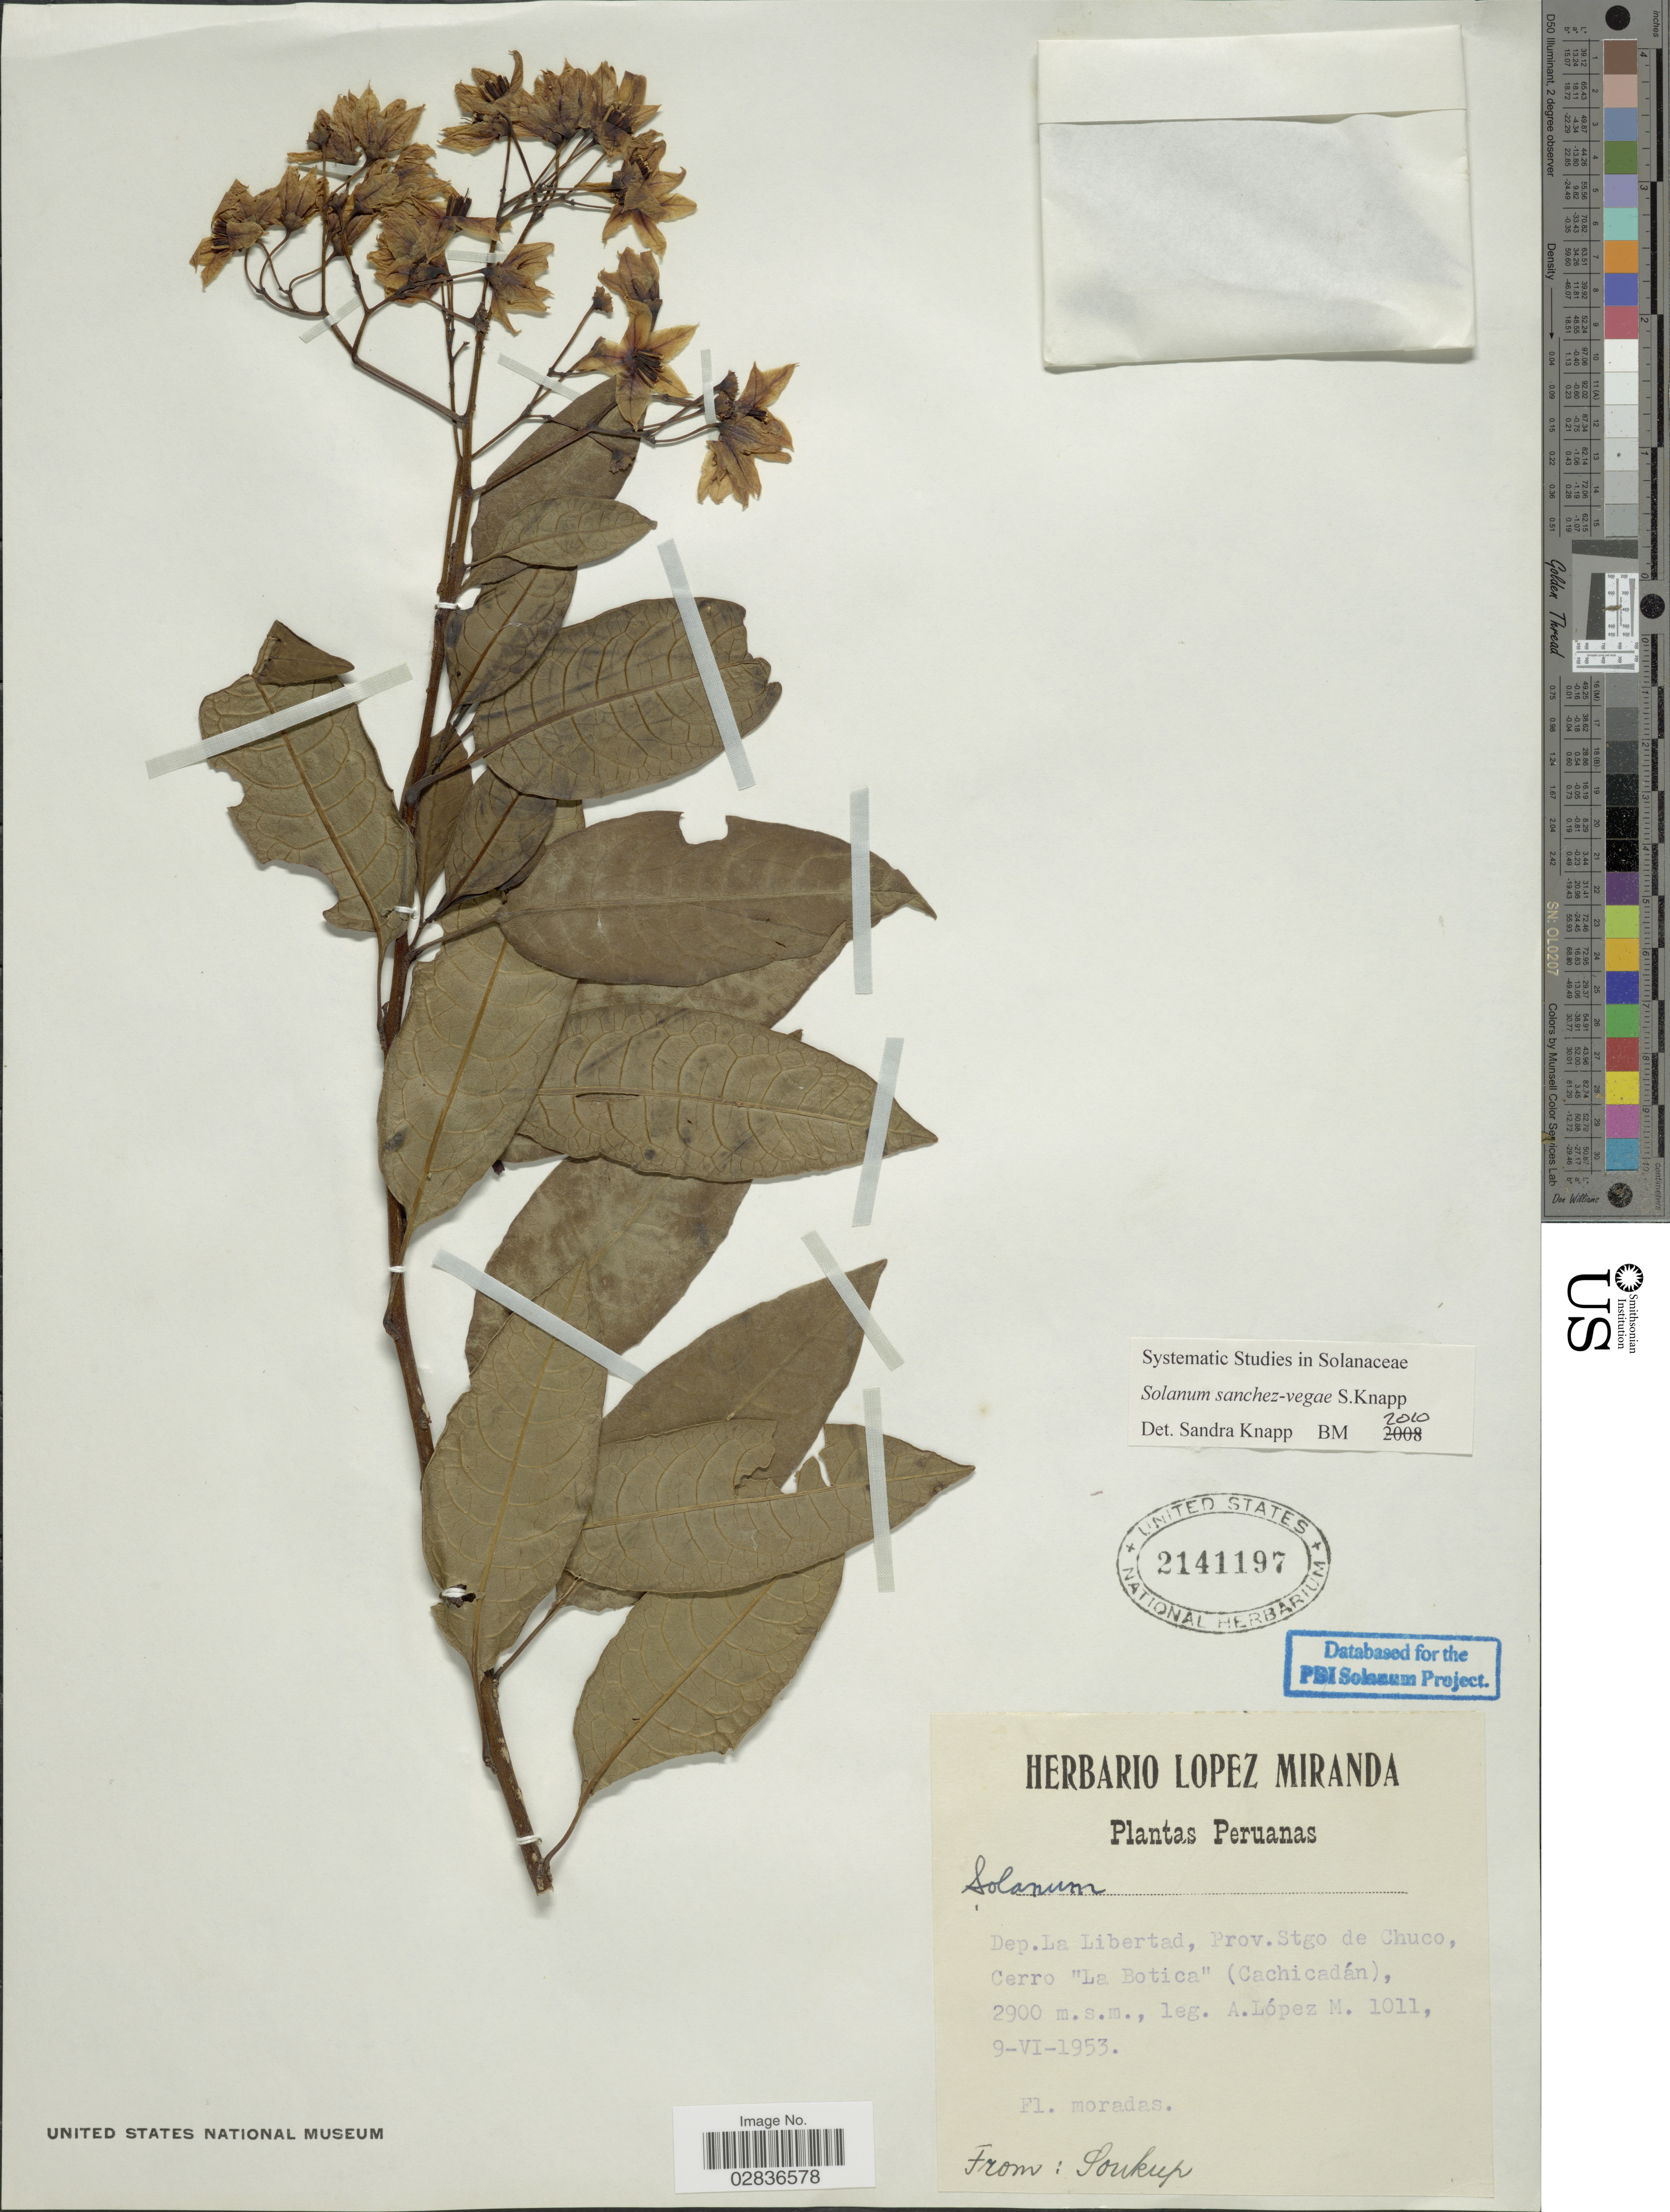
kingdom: Plantae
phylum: Tracheophyta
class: Magnoliopsida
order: Solanales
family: Solanaceae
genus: Solanum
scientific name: Solanum sanchez-vegae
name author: S. Knapp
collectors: A. López M.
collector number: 1011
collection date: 1953-06-09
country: Peru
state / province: La Libertad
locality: Dep. La Libertad, Prov. Stgo de Chuco, Cerro "La Botica" (Cachicadán).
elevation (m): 2900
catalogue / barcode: US 2141197